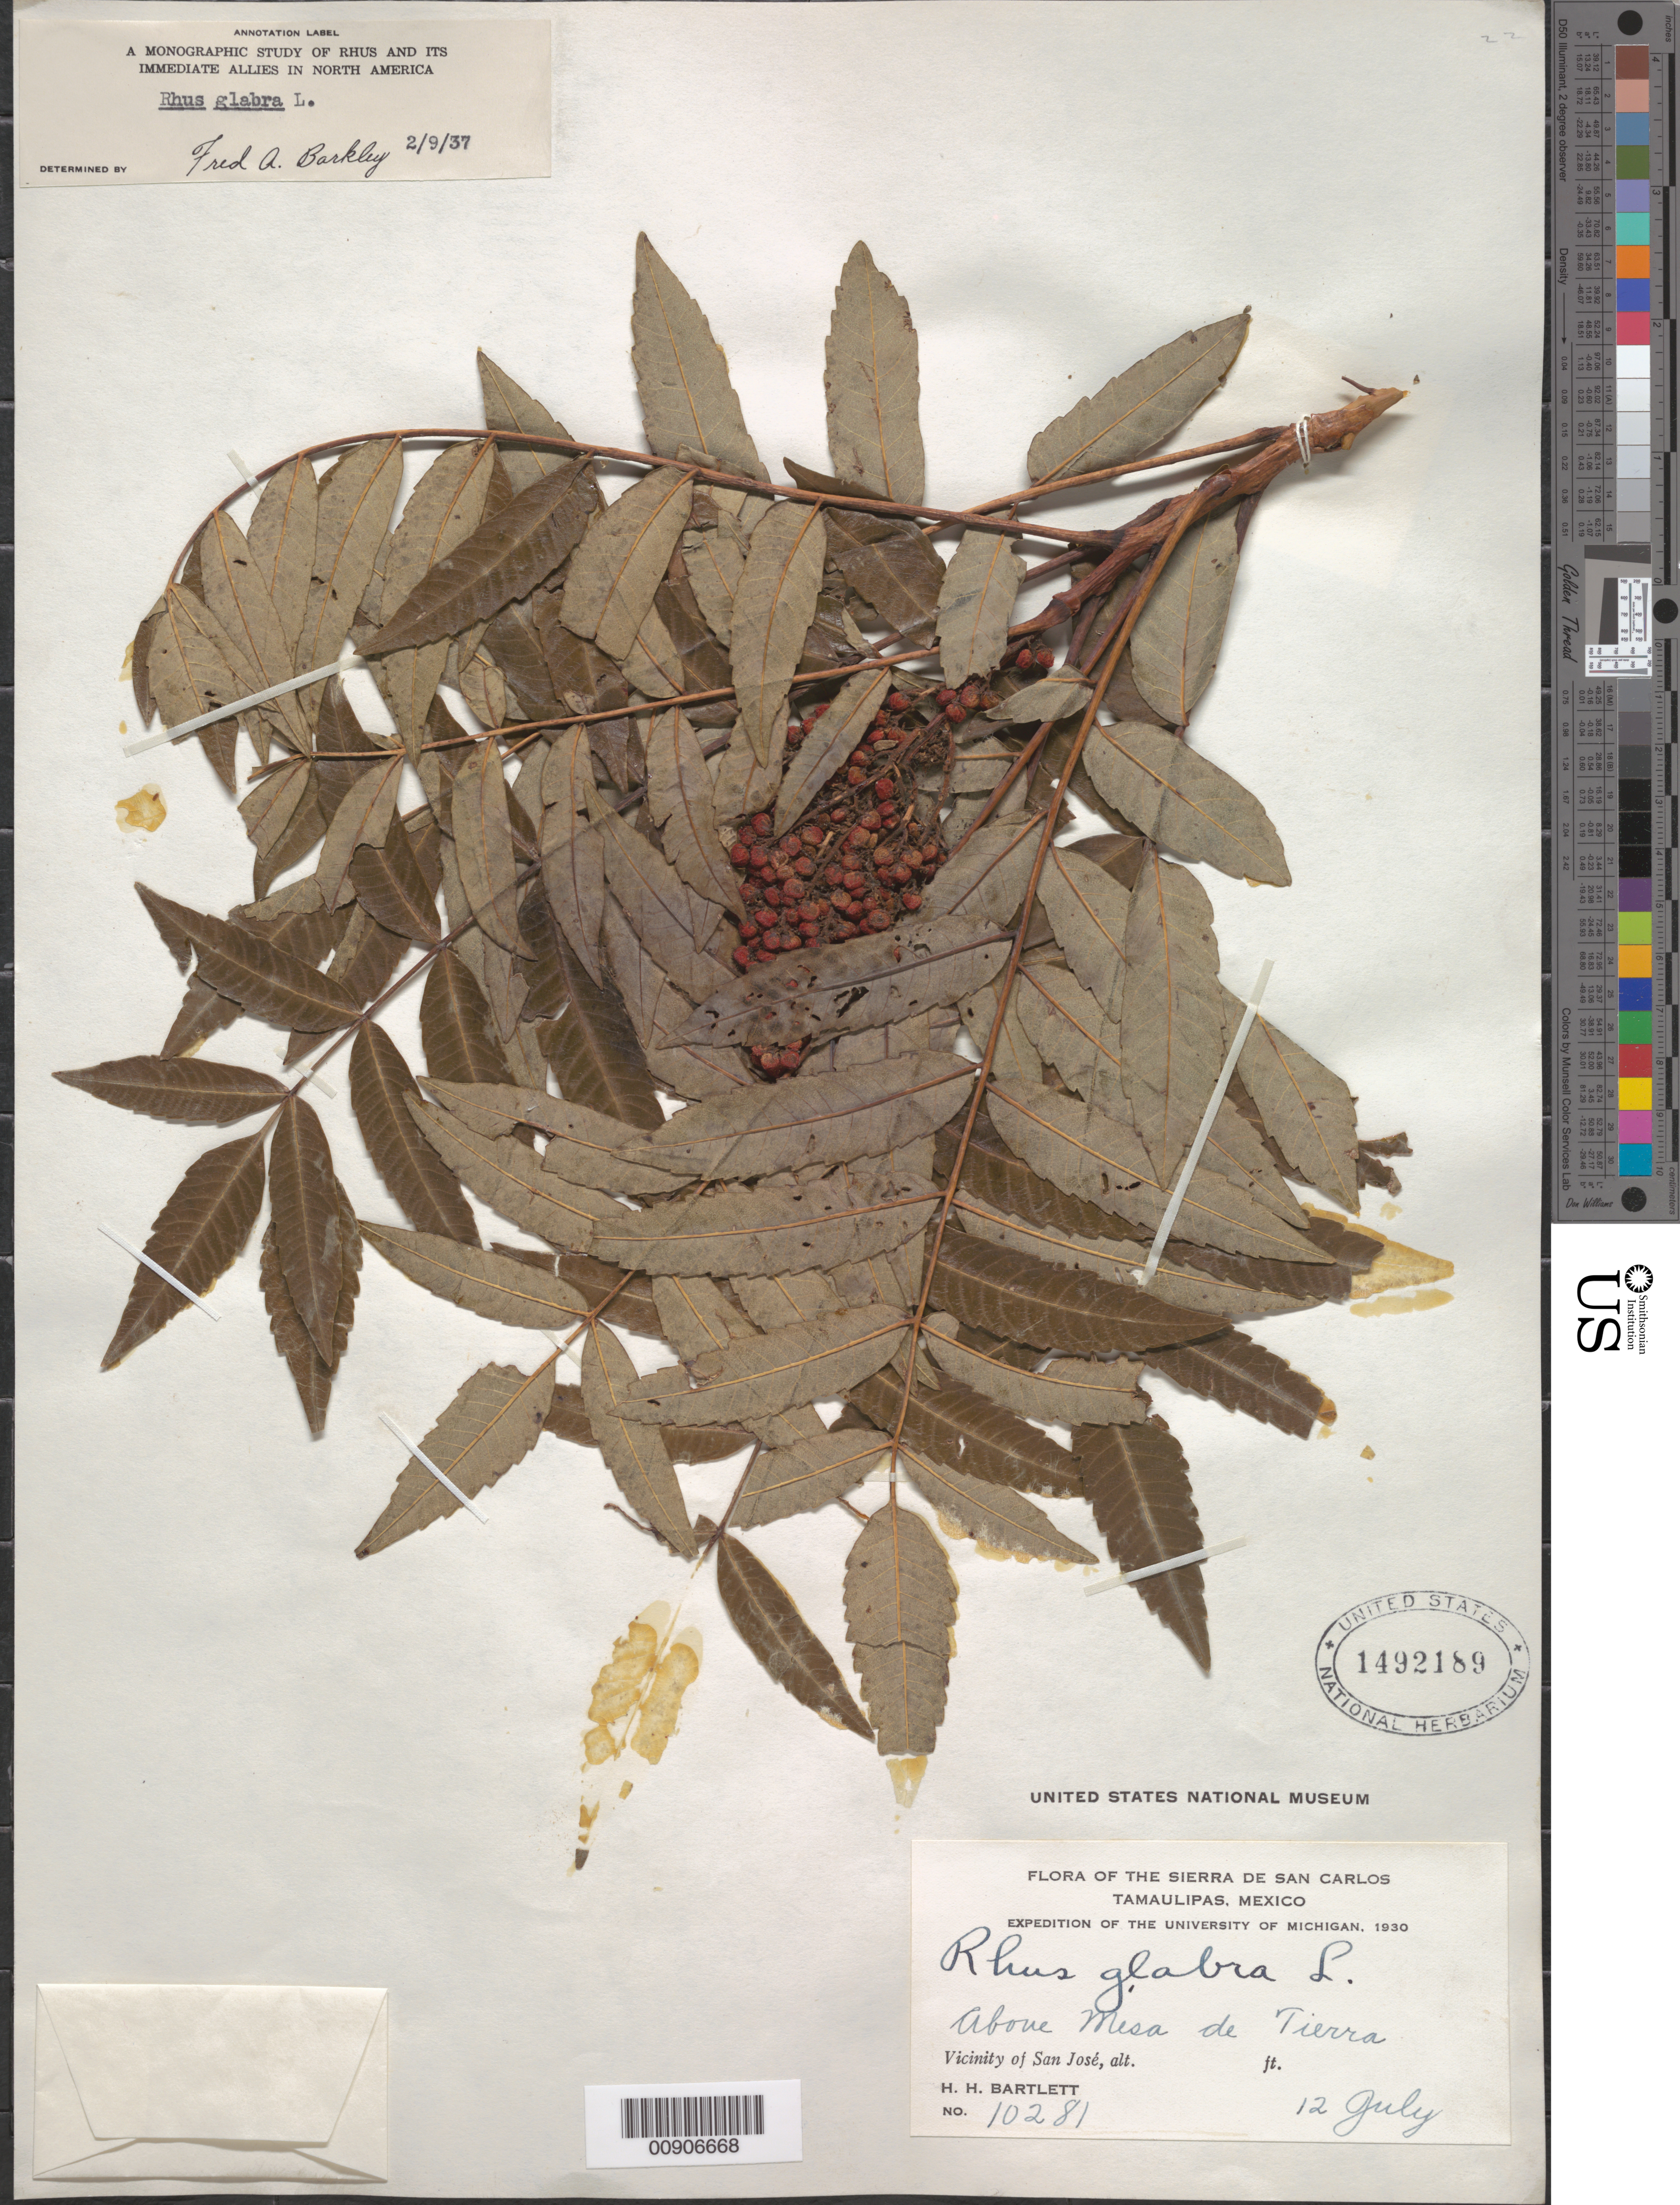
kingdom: Plantae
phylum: Tracheophyta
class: Magnoliopsida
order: Sapindales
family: Anacardiaceae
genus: Rhus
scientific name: Rhus glabra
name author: L.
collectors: H. H. Bartlett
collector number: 10281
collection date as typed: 12 Jul 1930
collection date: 1930-07-12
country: Mexico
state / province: Tamaulipas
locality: Above Mesa de Tierra. Vicinity of San José, Tamaulipas. Sierra de San Carlos.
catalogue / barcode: US 1492189